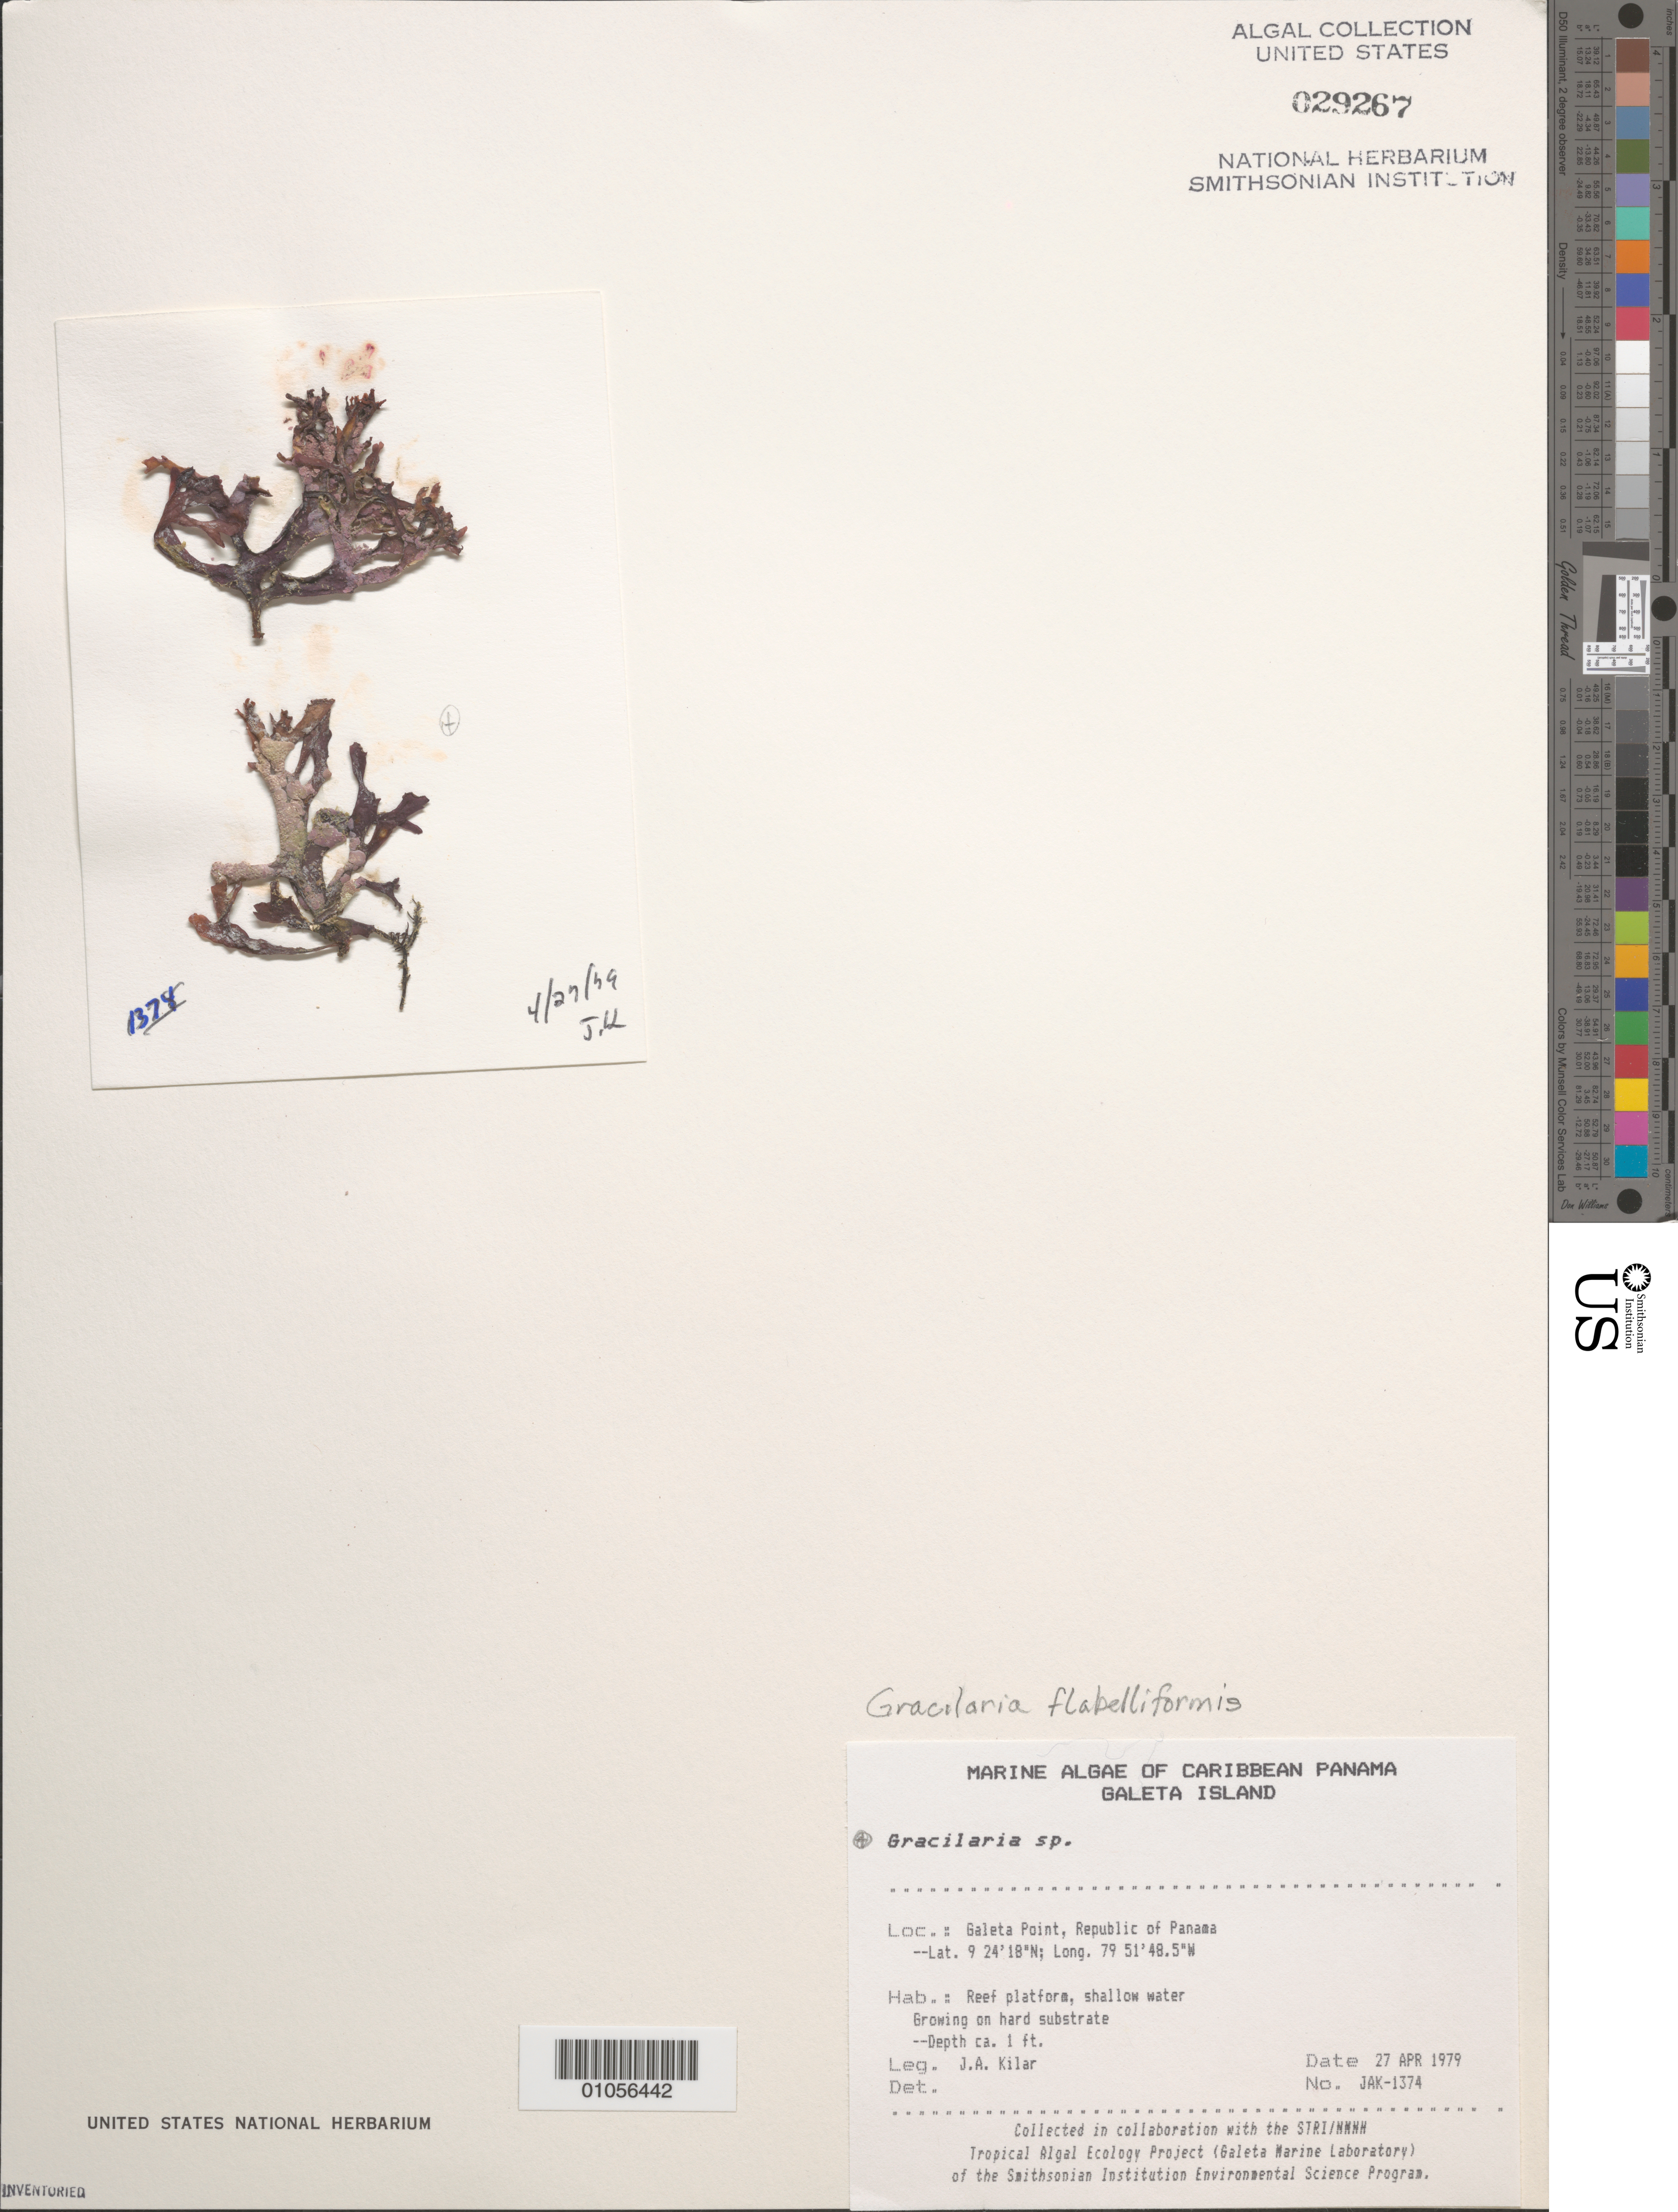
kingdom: Plantae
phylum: Rhodophyta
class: Florideophyceae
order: Gracilariales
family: Gracilariaceae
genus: Gracilaria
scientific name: Gracilaria flabelliformis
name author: (P. Crouan & H. Crouan) Fredericq & Gurgel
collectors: J. A. Kilar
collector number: JAK-1374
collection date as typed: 27 Apr 1979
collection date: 1979-04-27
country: Panama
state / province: Colón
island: Galeta Island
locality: Galeta Point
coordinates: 9 24' 18" N, 79 51' 48.5" W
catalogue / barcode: US 29267